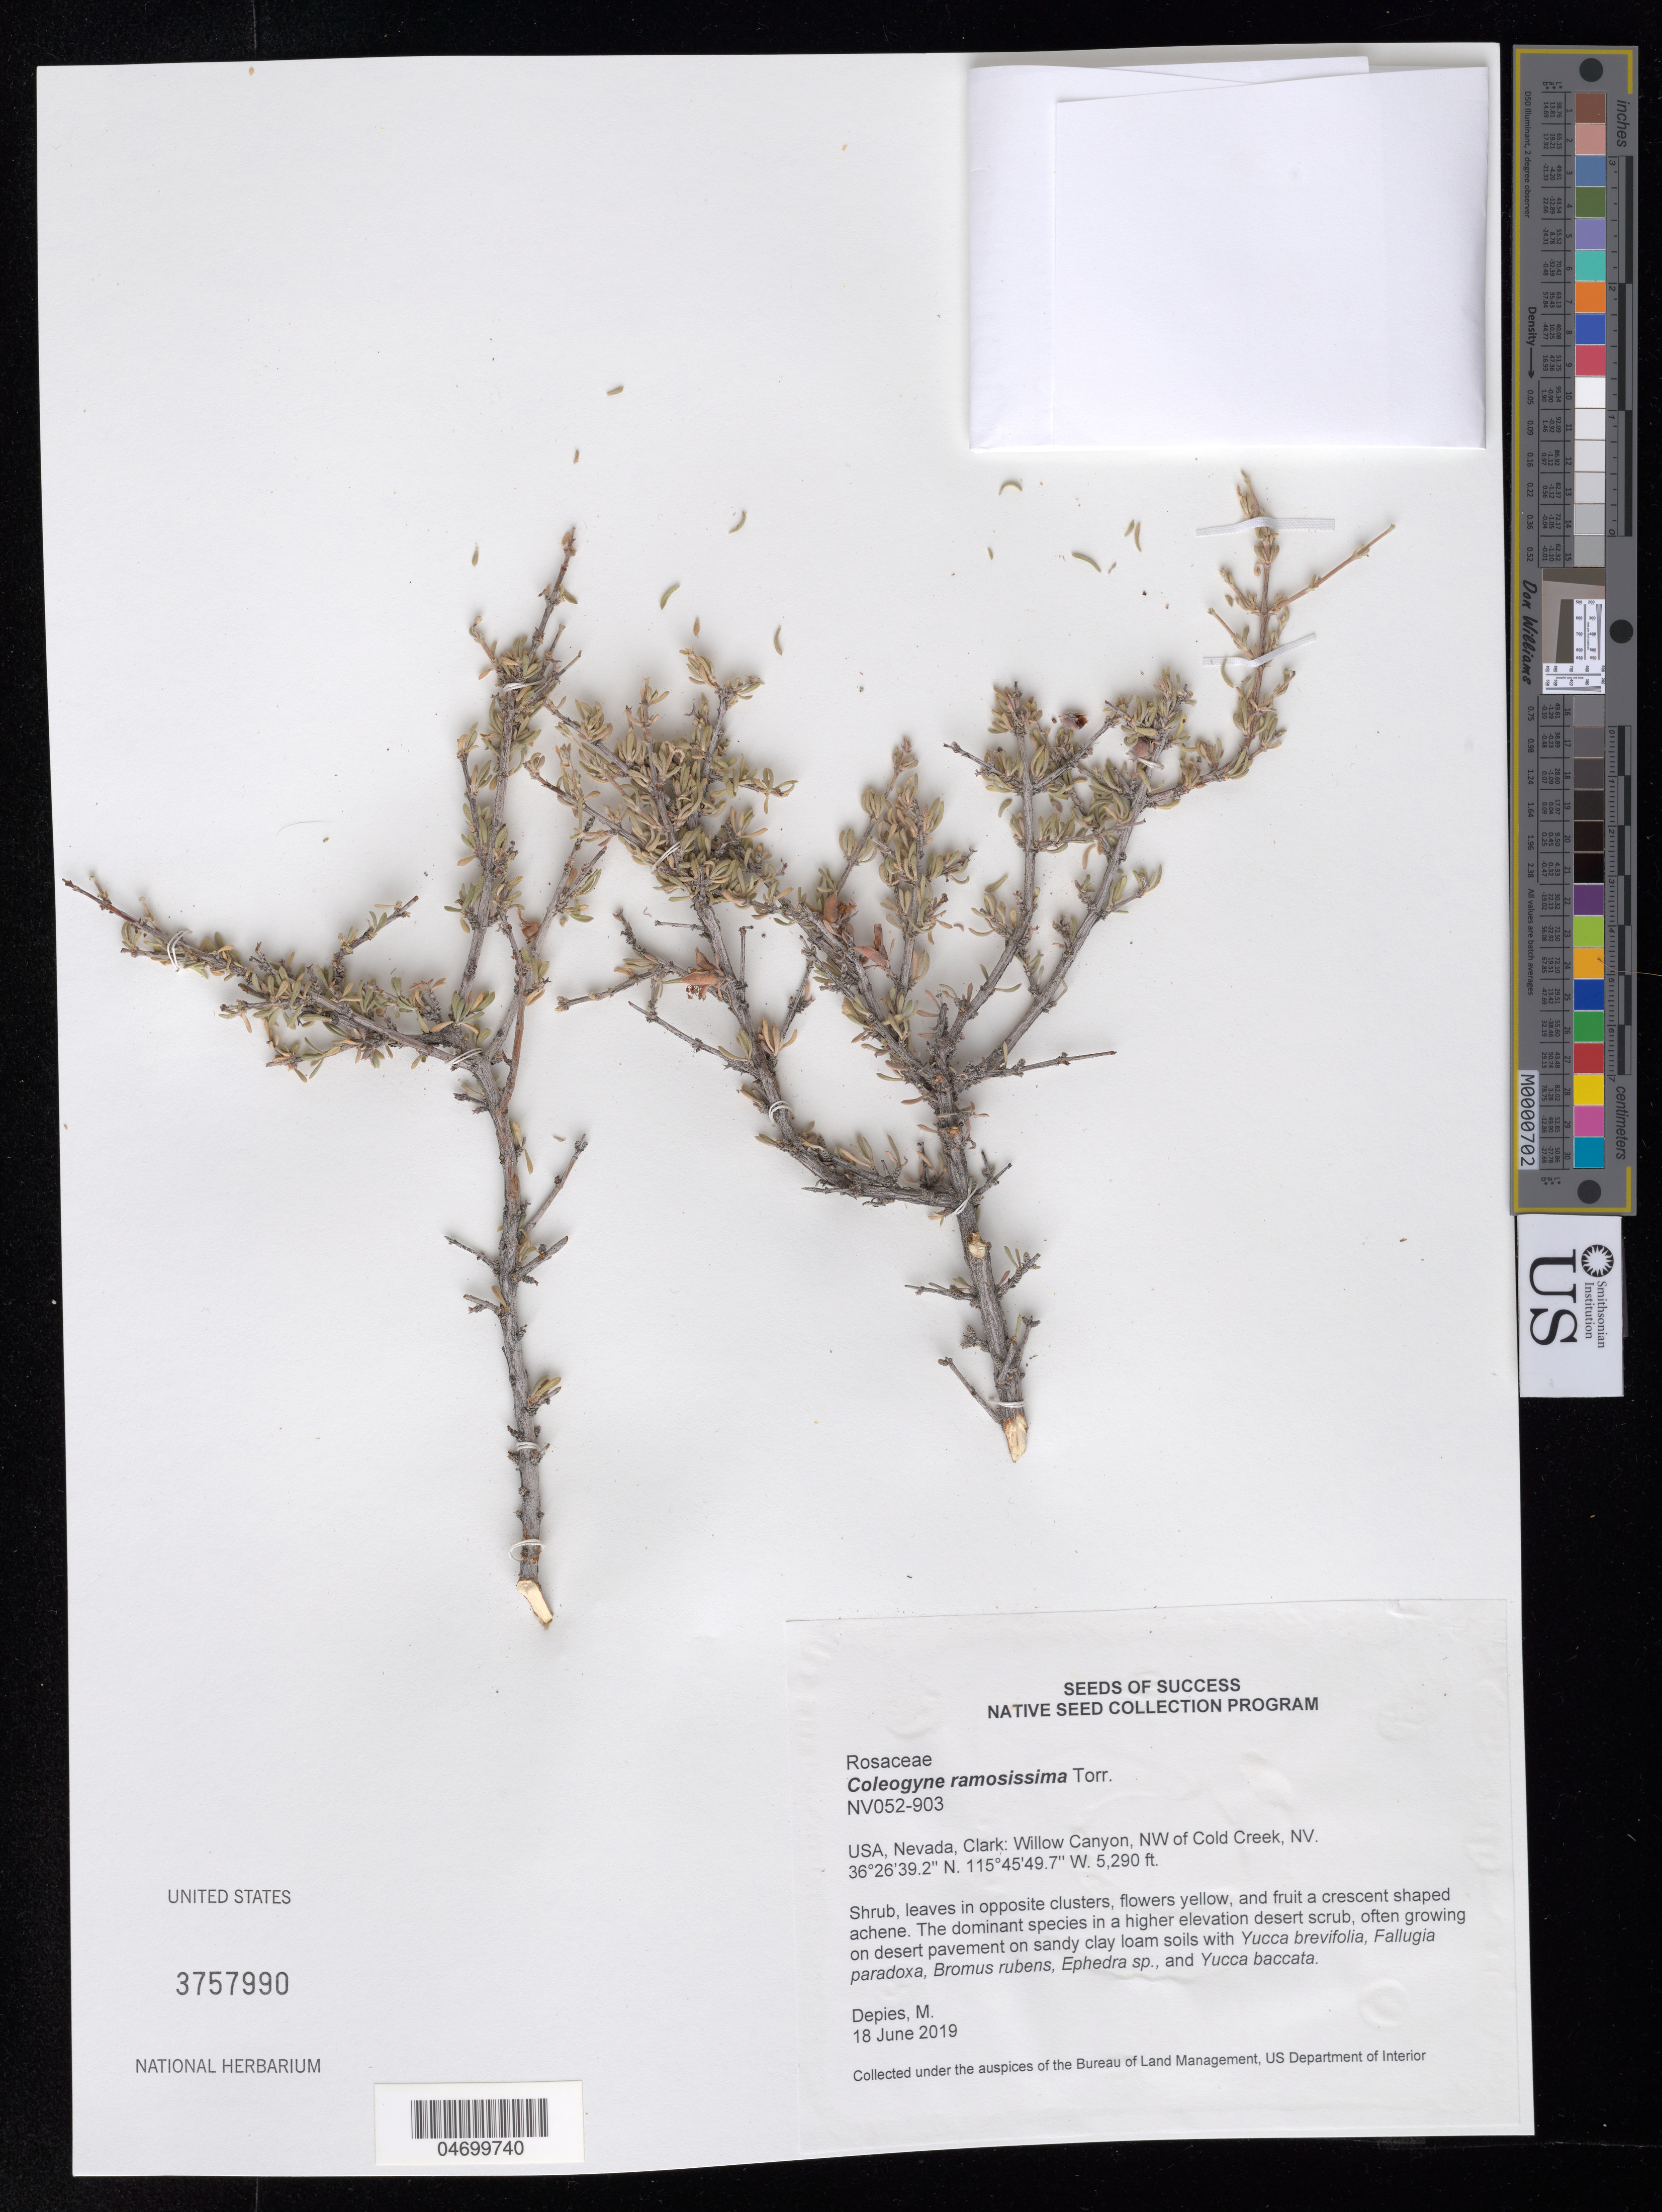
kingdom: Plantae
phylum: Tracheophyta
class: Magnoliopsida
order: Rosales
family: Rosaceae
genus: Coleogyne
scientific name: Coleogyne ramosissima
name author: Torr.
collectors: M. Depies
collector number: NV052-903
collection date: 2019-06-18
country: United States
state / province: Nevada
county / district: Clark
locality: Willow Canyon, NW of Cold Creek.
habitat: Sandy clay loam soils. Higher elevation desert scrub, on desert pavement. With Yucca brevifolia, Fallugia paradoxa, Bromus rubens, Ephedra sp., Yucca baccata.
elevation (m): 1612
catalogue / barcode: US 3757990